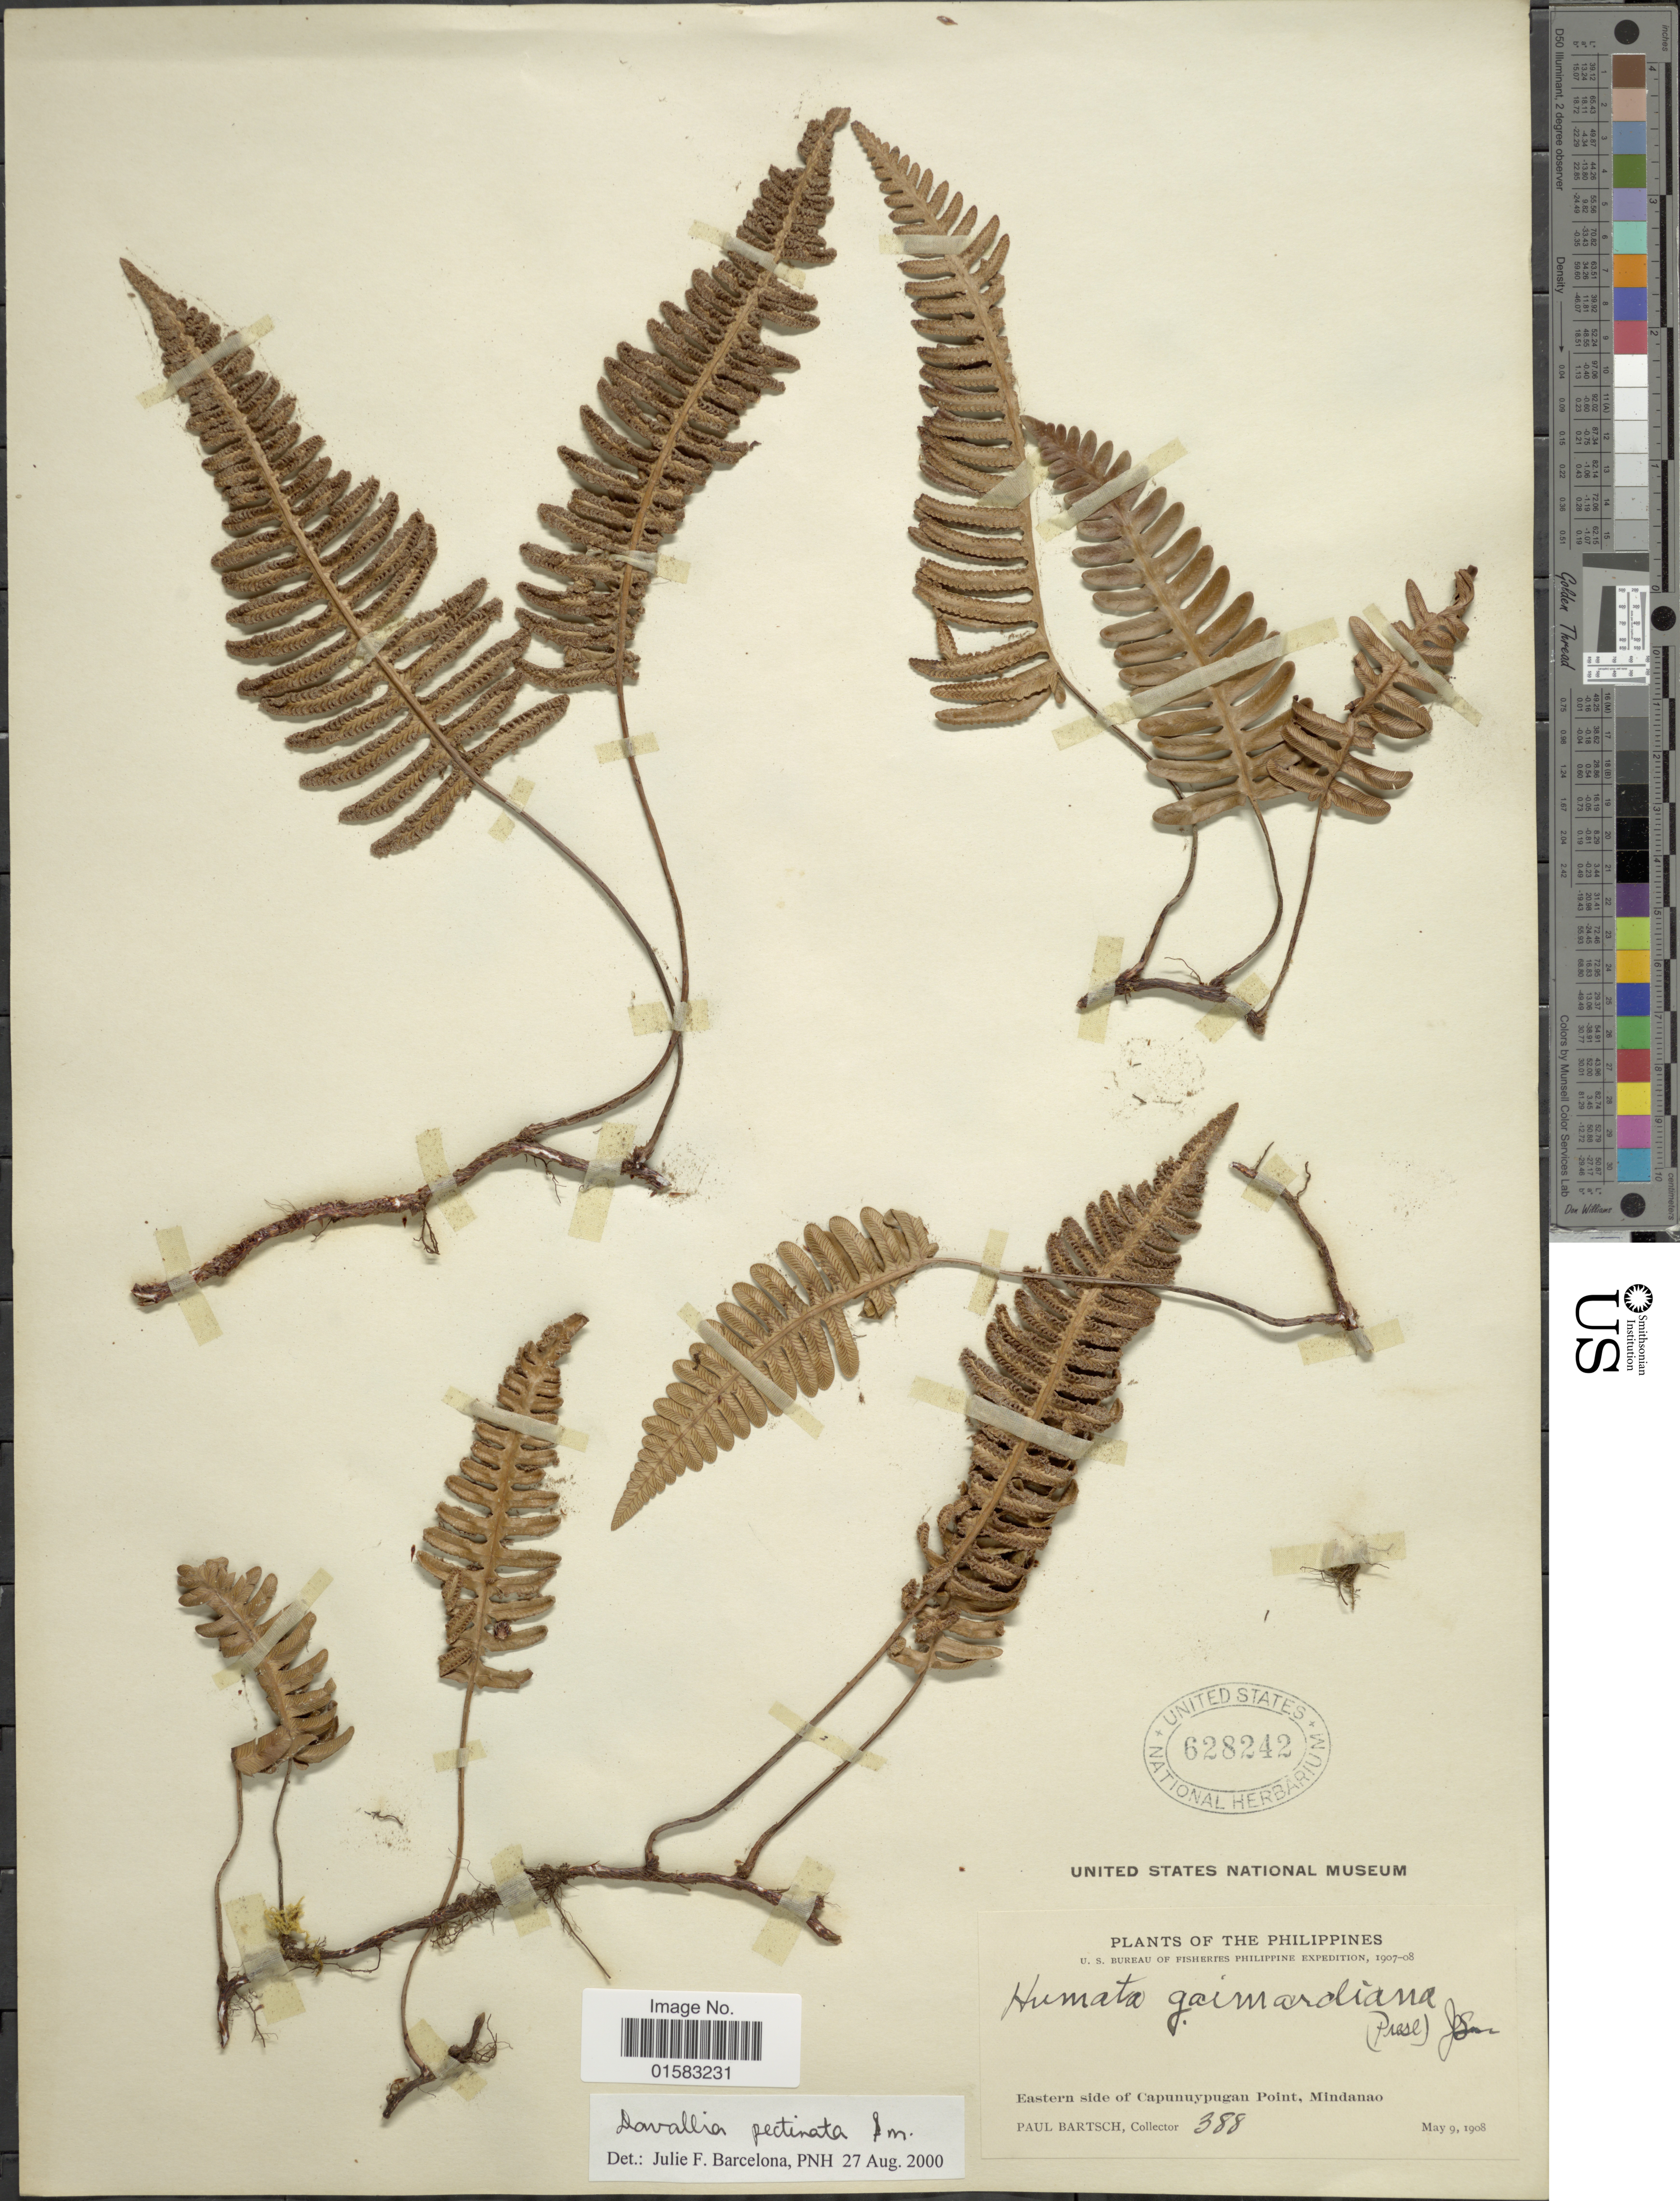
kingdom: Plantae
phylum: Tracheophyta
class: Polypodiopsida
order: Polypodiales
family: Davalliaceae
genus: Davallia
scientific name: Davallia pectinata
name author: Sm.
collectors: P. Bartsch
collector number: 388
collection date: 1908-05-09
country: Philippines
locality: Eastern side of Capunuypugan Point, Mindanao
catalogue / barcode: US 628242